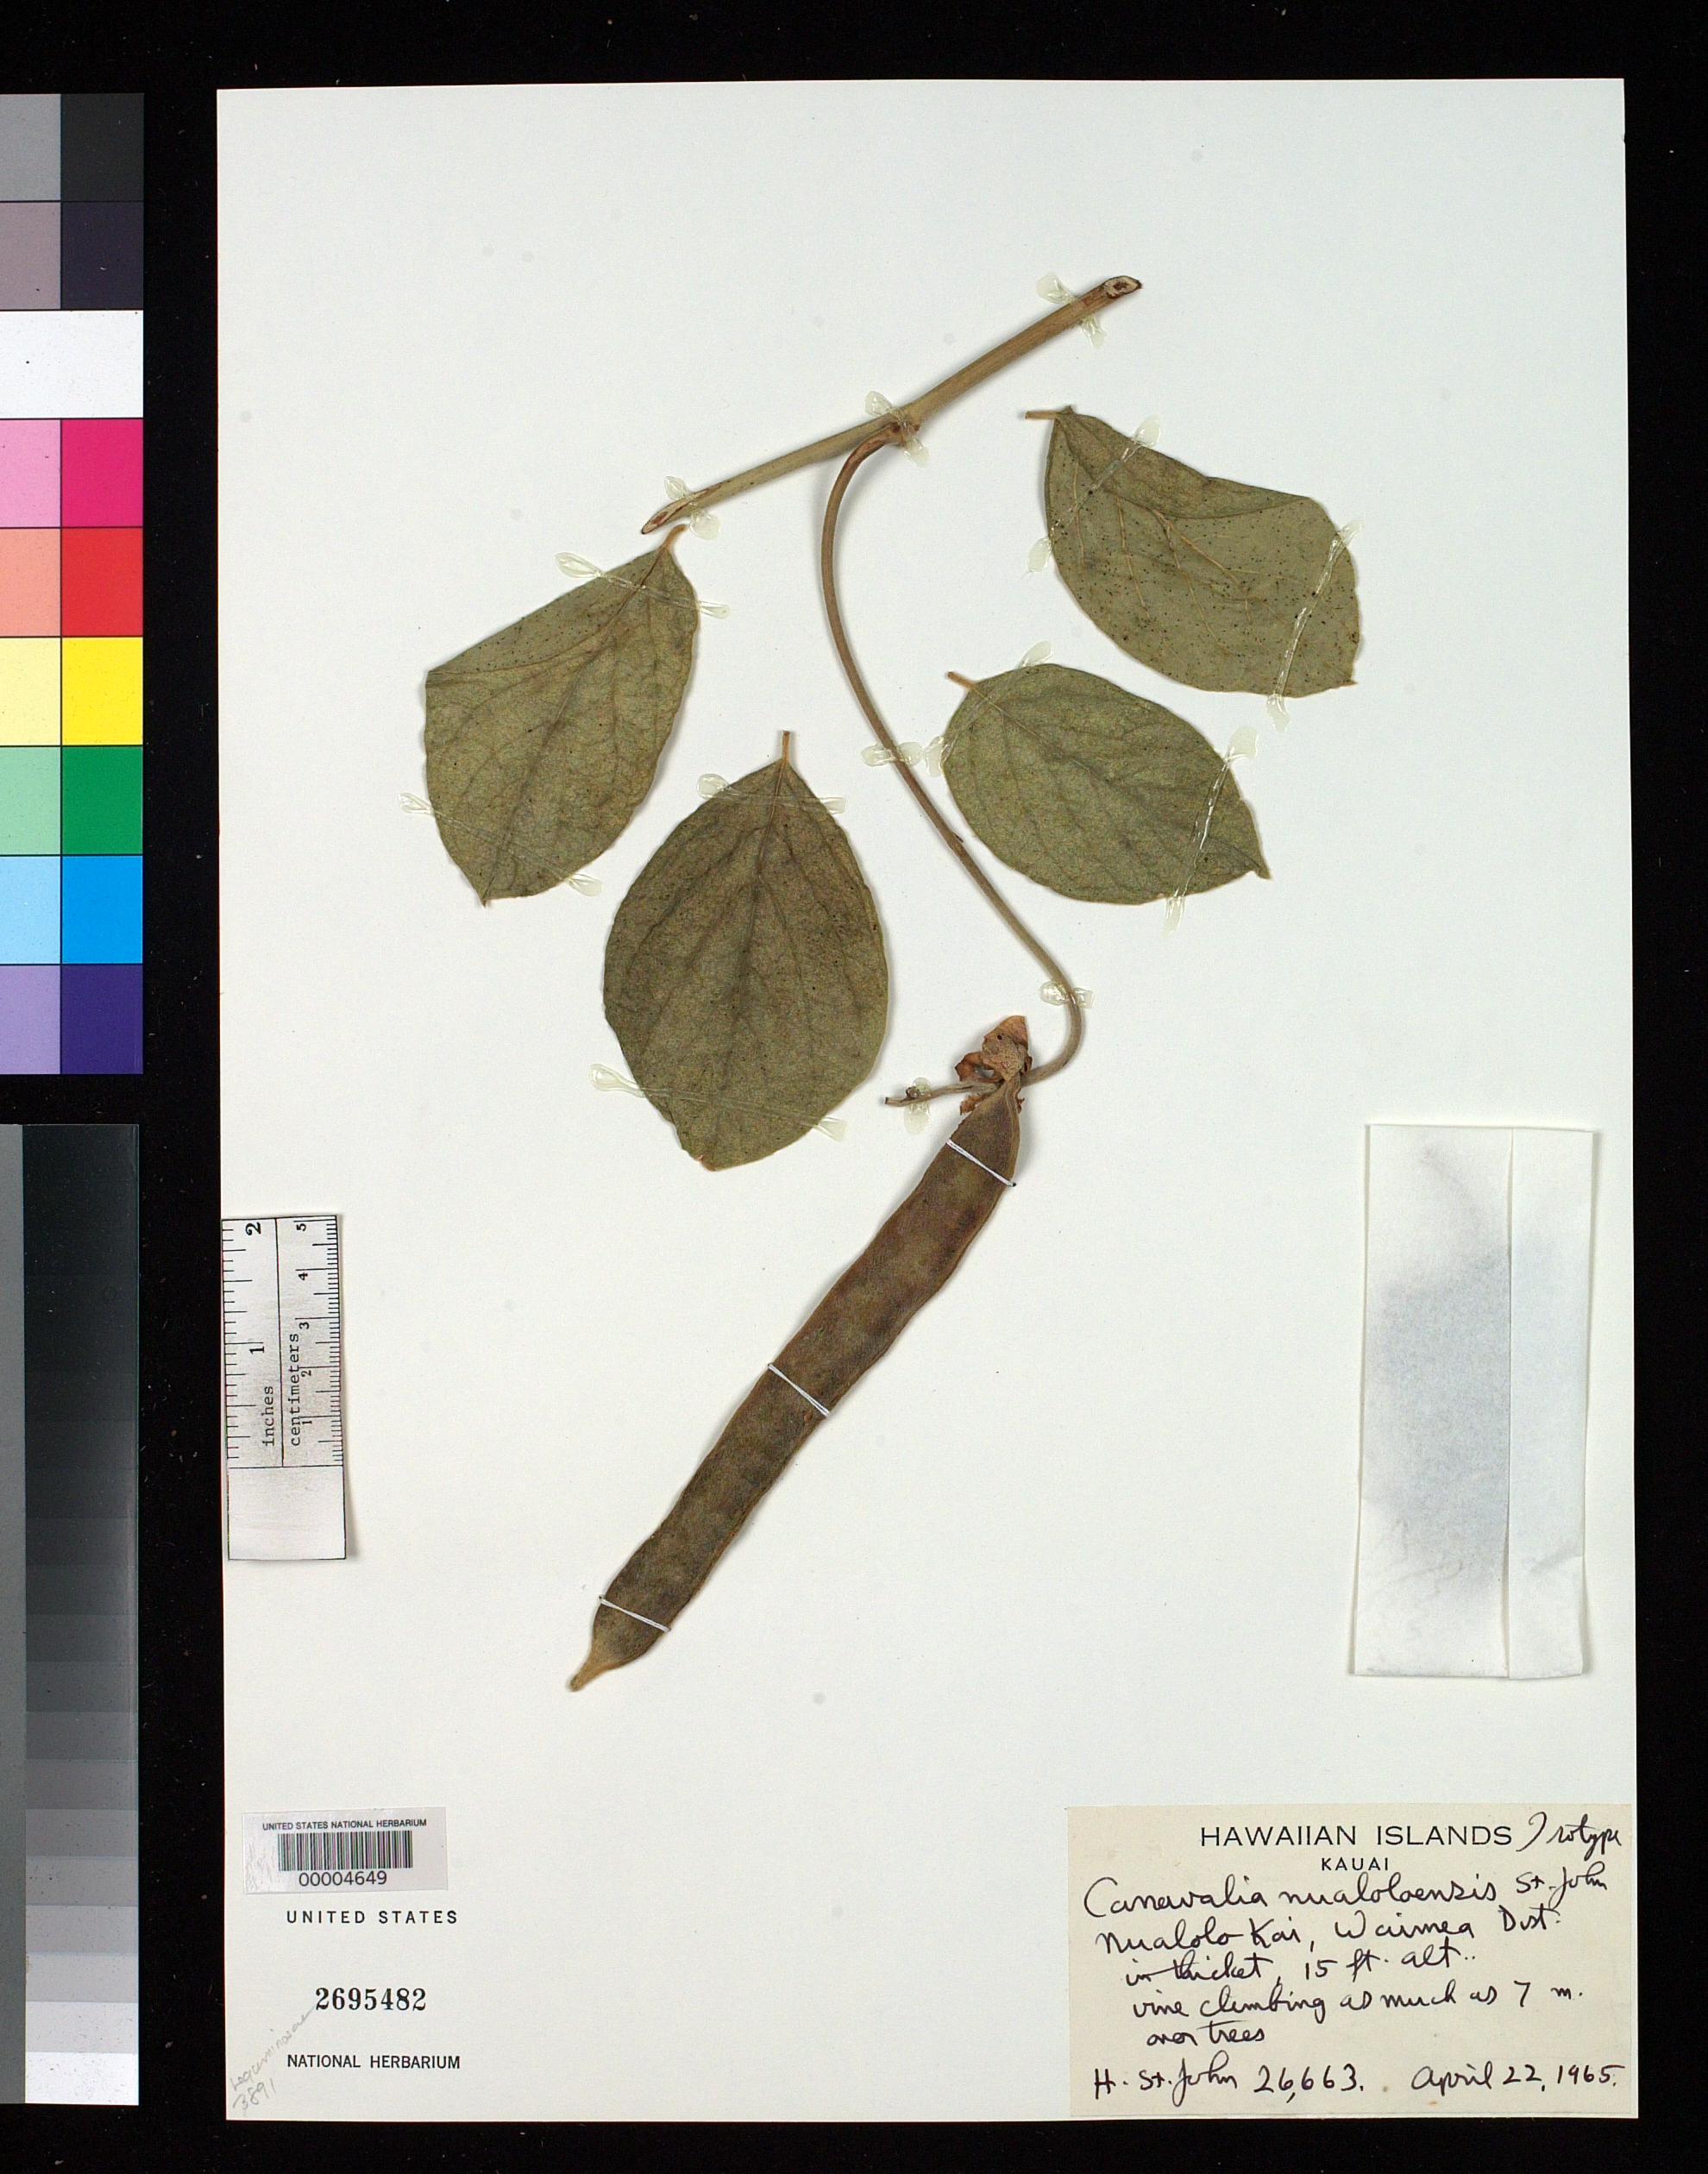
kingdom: Plantae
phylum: Tracheophyta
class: Magnoliopsida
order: Fabales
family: Fabaceae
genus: Canavalia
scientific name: Canavalia nualoloensis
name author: H. St. John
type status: Isotype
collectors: H. St. John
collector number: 26663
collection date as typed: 22 Apr 1965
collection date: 1965-04-22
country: United States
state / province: Hawaii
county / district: Kauai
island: Kaua'i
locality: Naualolo Kai.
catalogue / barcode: US 2695482